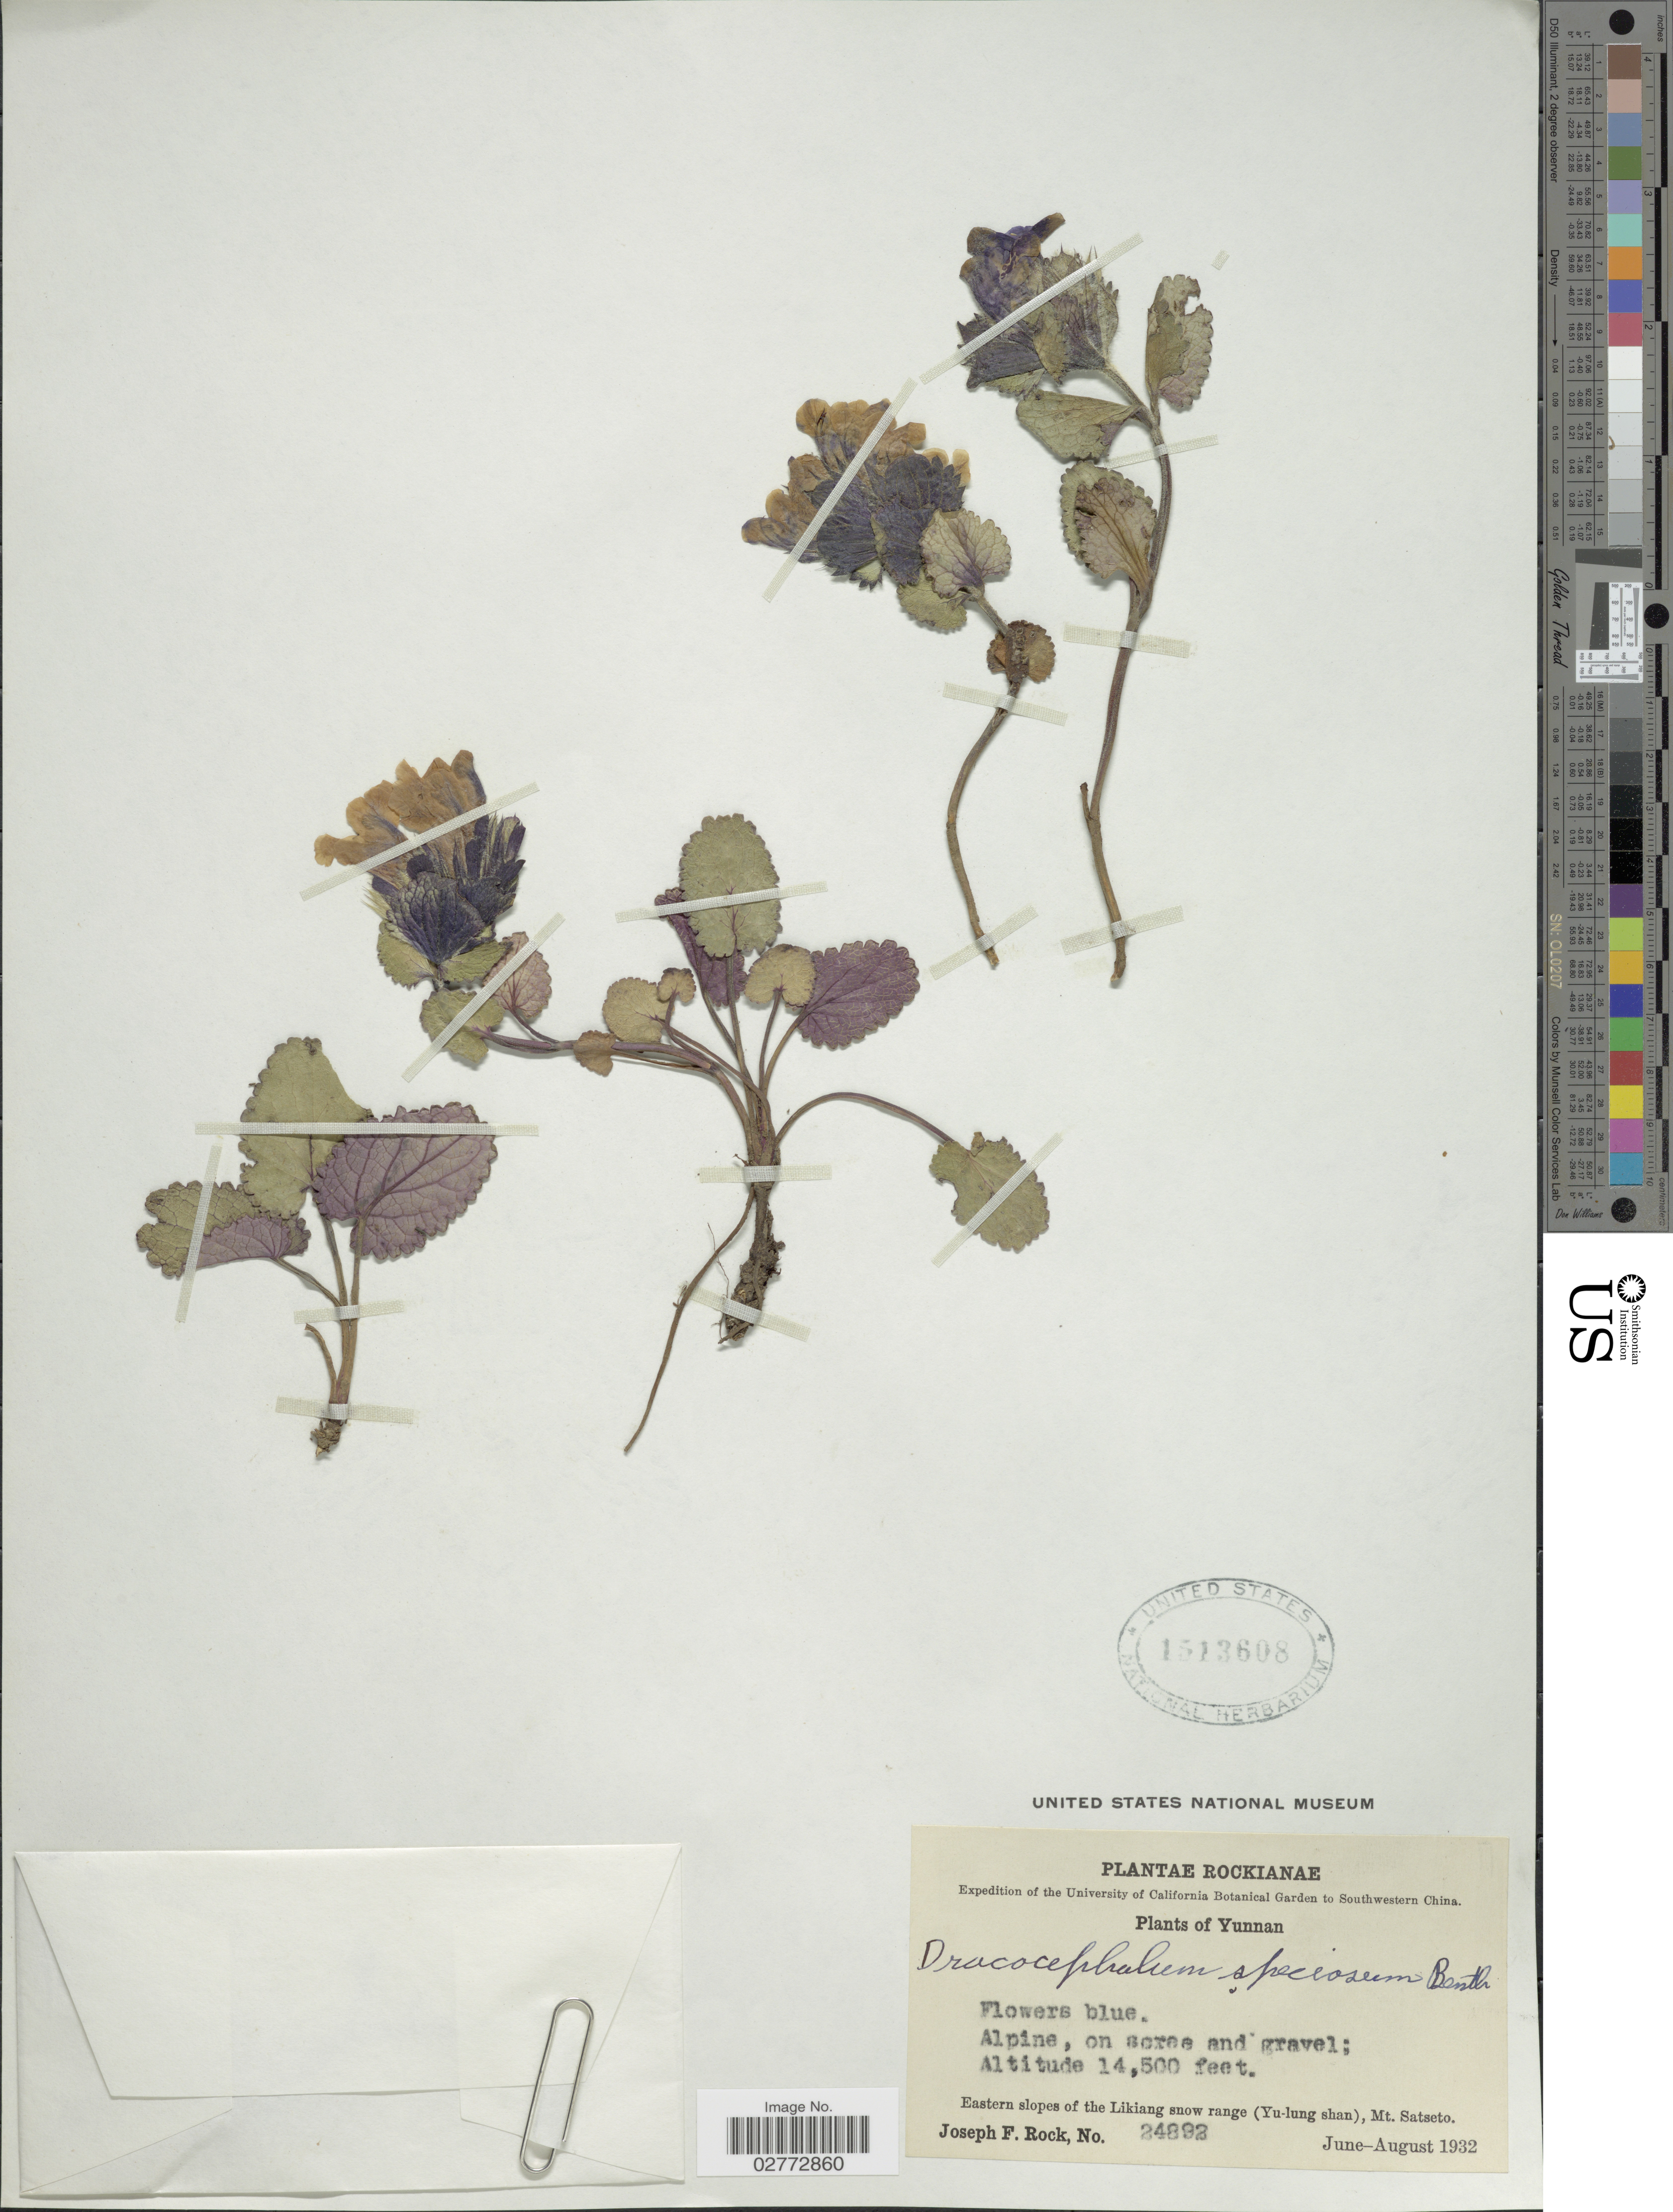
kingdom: Plantae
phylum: Tracheophyta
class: Magnoliopsida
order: Lamiales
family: Lamiaceae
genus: Dracocephalum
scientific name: Dracocephalum speciosum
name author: Sweet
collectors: J. F. Rock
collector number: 24892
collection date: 1932-06/1932-08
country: China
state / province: Yunnan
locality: Southwestern China. Eastern slopes of the Likiang snow range (Yu-lung shan), Mt. Satseto.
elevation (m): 4420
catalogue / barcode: US 1513608